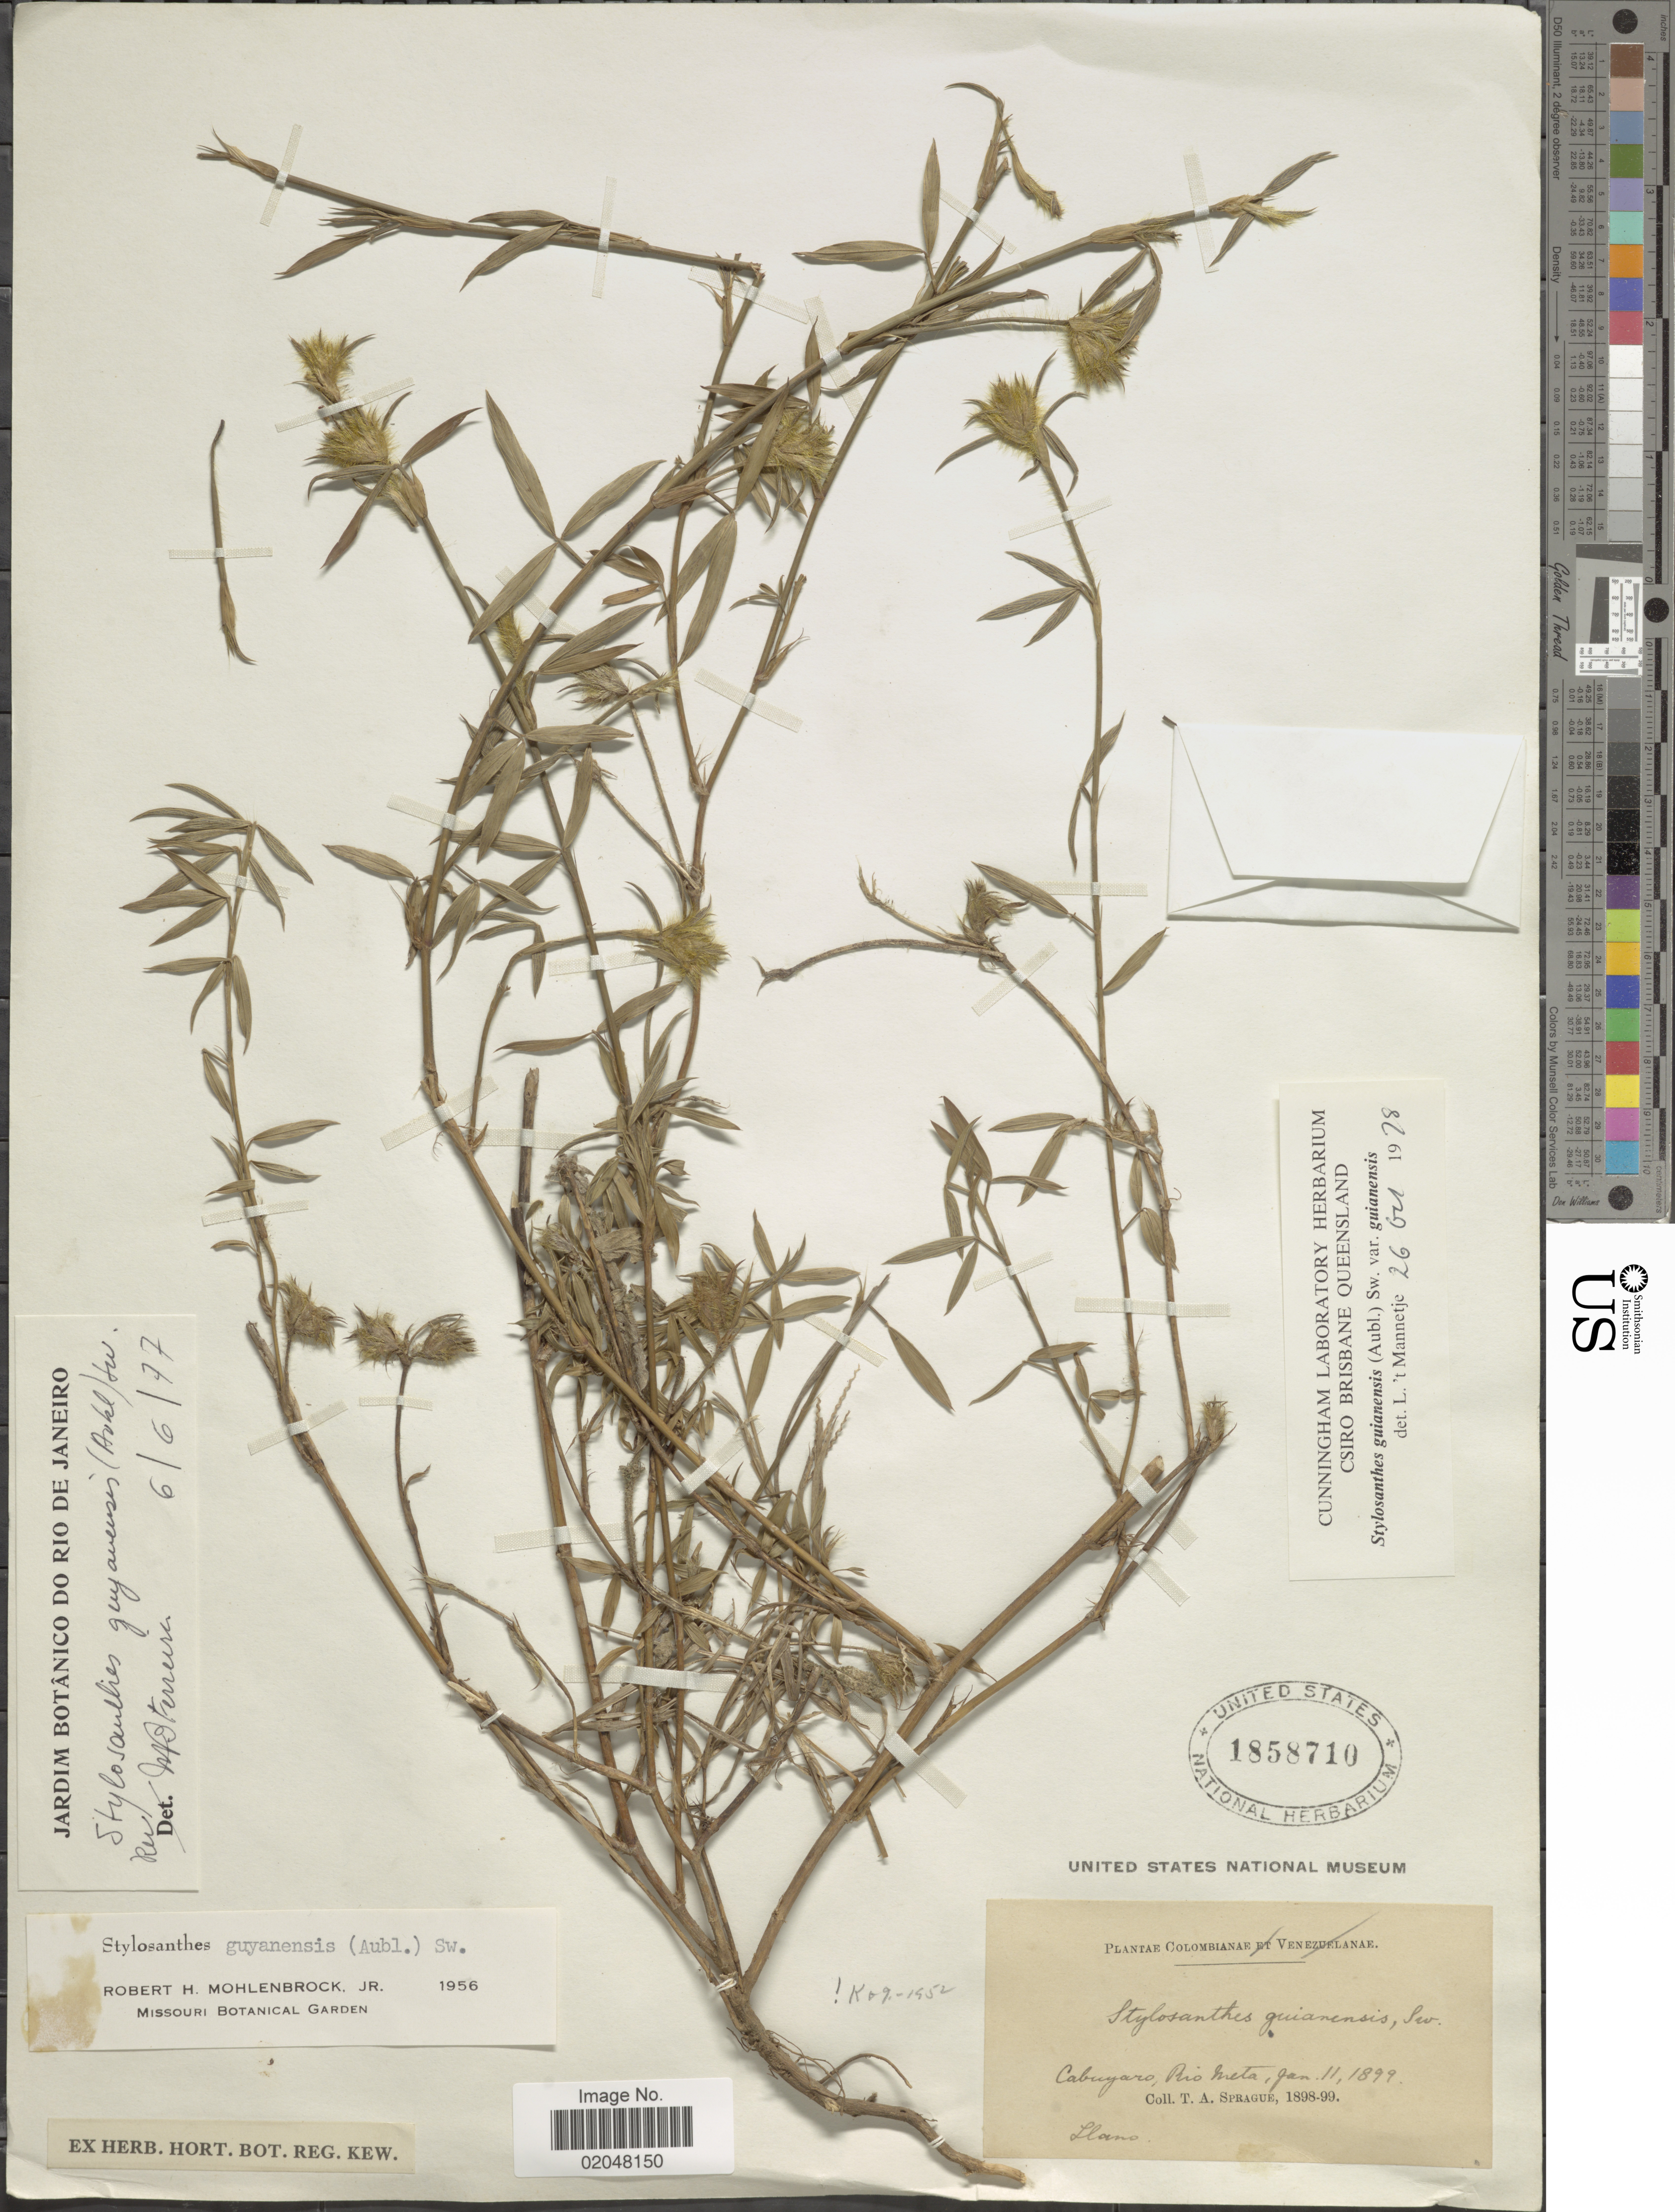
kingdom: Plantae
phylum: Tracheophyta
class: Magnoliopsida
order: Fabales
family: Fabaceae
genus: Stylosanthes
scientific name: Stylosanthes guianensis var. guianensis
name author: (Aubl.) Sw.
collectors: T. A. Sprague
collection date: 1899-01-11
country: Colombia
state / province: Meta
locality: Cabuyaro, Rio Meta.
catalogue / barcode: US 1858710